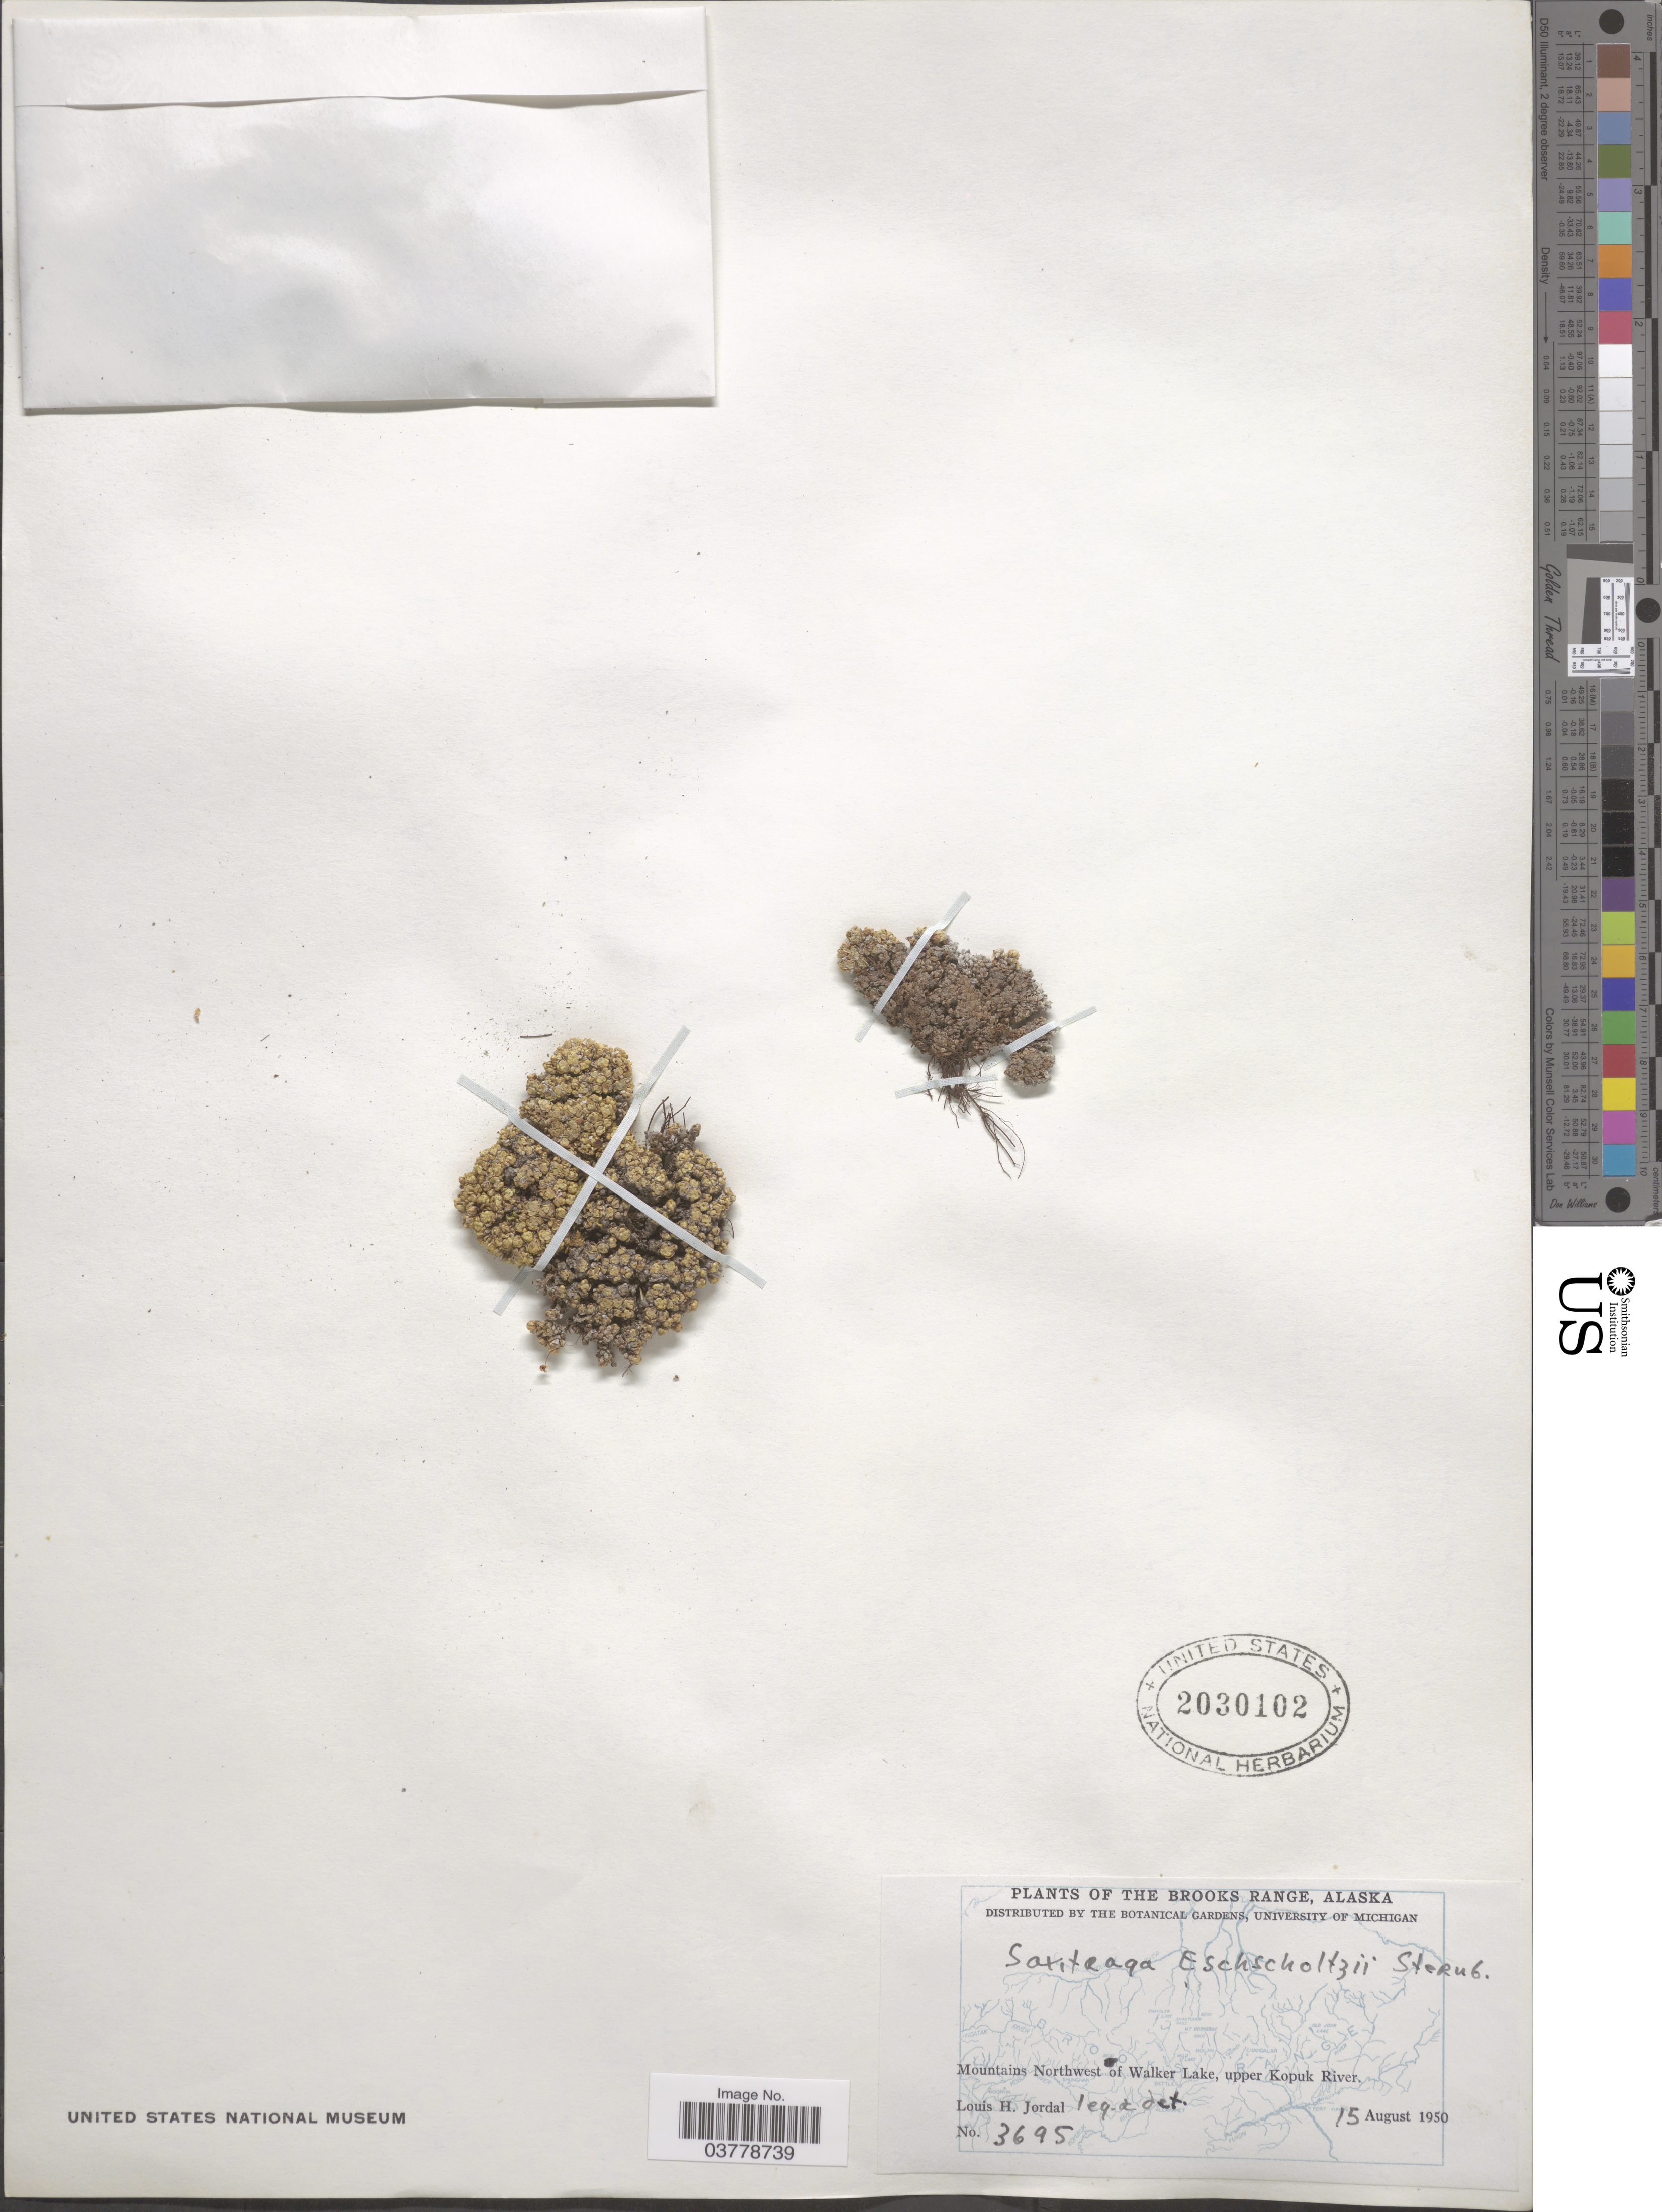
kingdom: Plantae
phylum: Tracheophyta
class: Magnoliopsida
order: Saxifragales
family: Saxifragaceae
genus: Saxifraga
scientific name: Saxifraga eschscholtzii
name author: Sternb.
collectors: L. Jordal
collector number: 3695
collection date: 1950-08-15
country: United States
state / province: Alaska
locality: The Brooks Range. Mountains Northwest of Walker Lake, upper Kopuk River.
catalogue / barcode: US 2030102